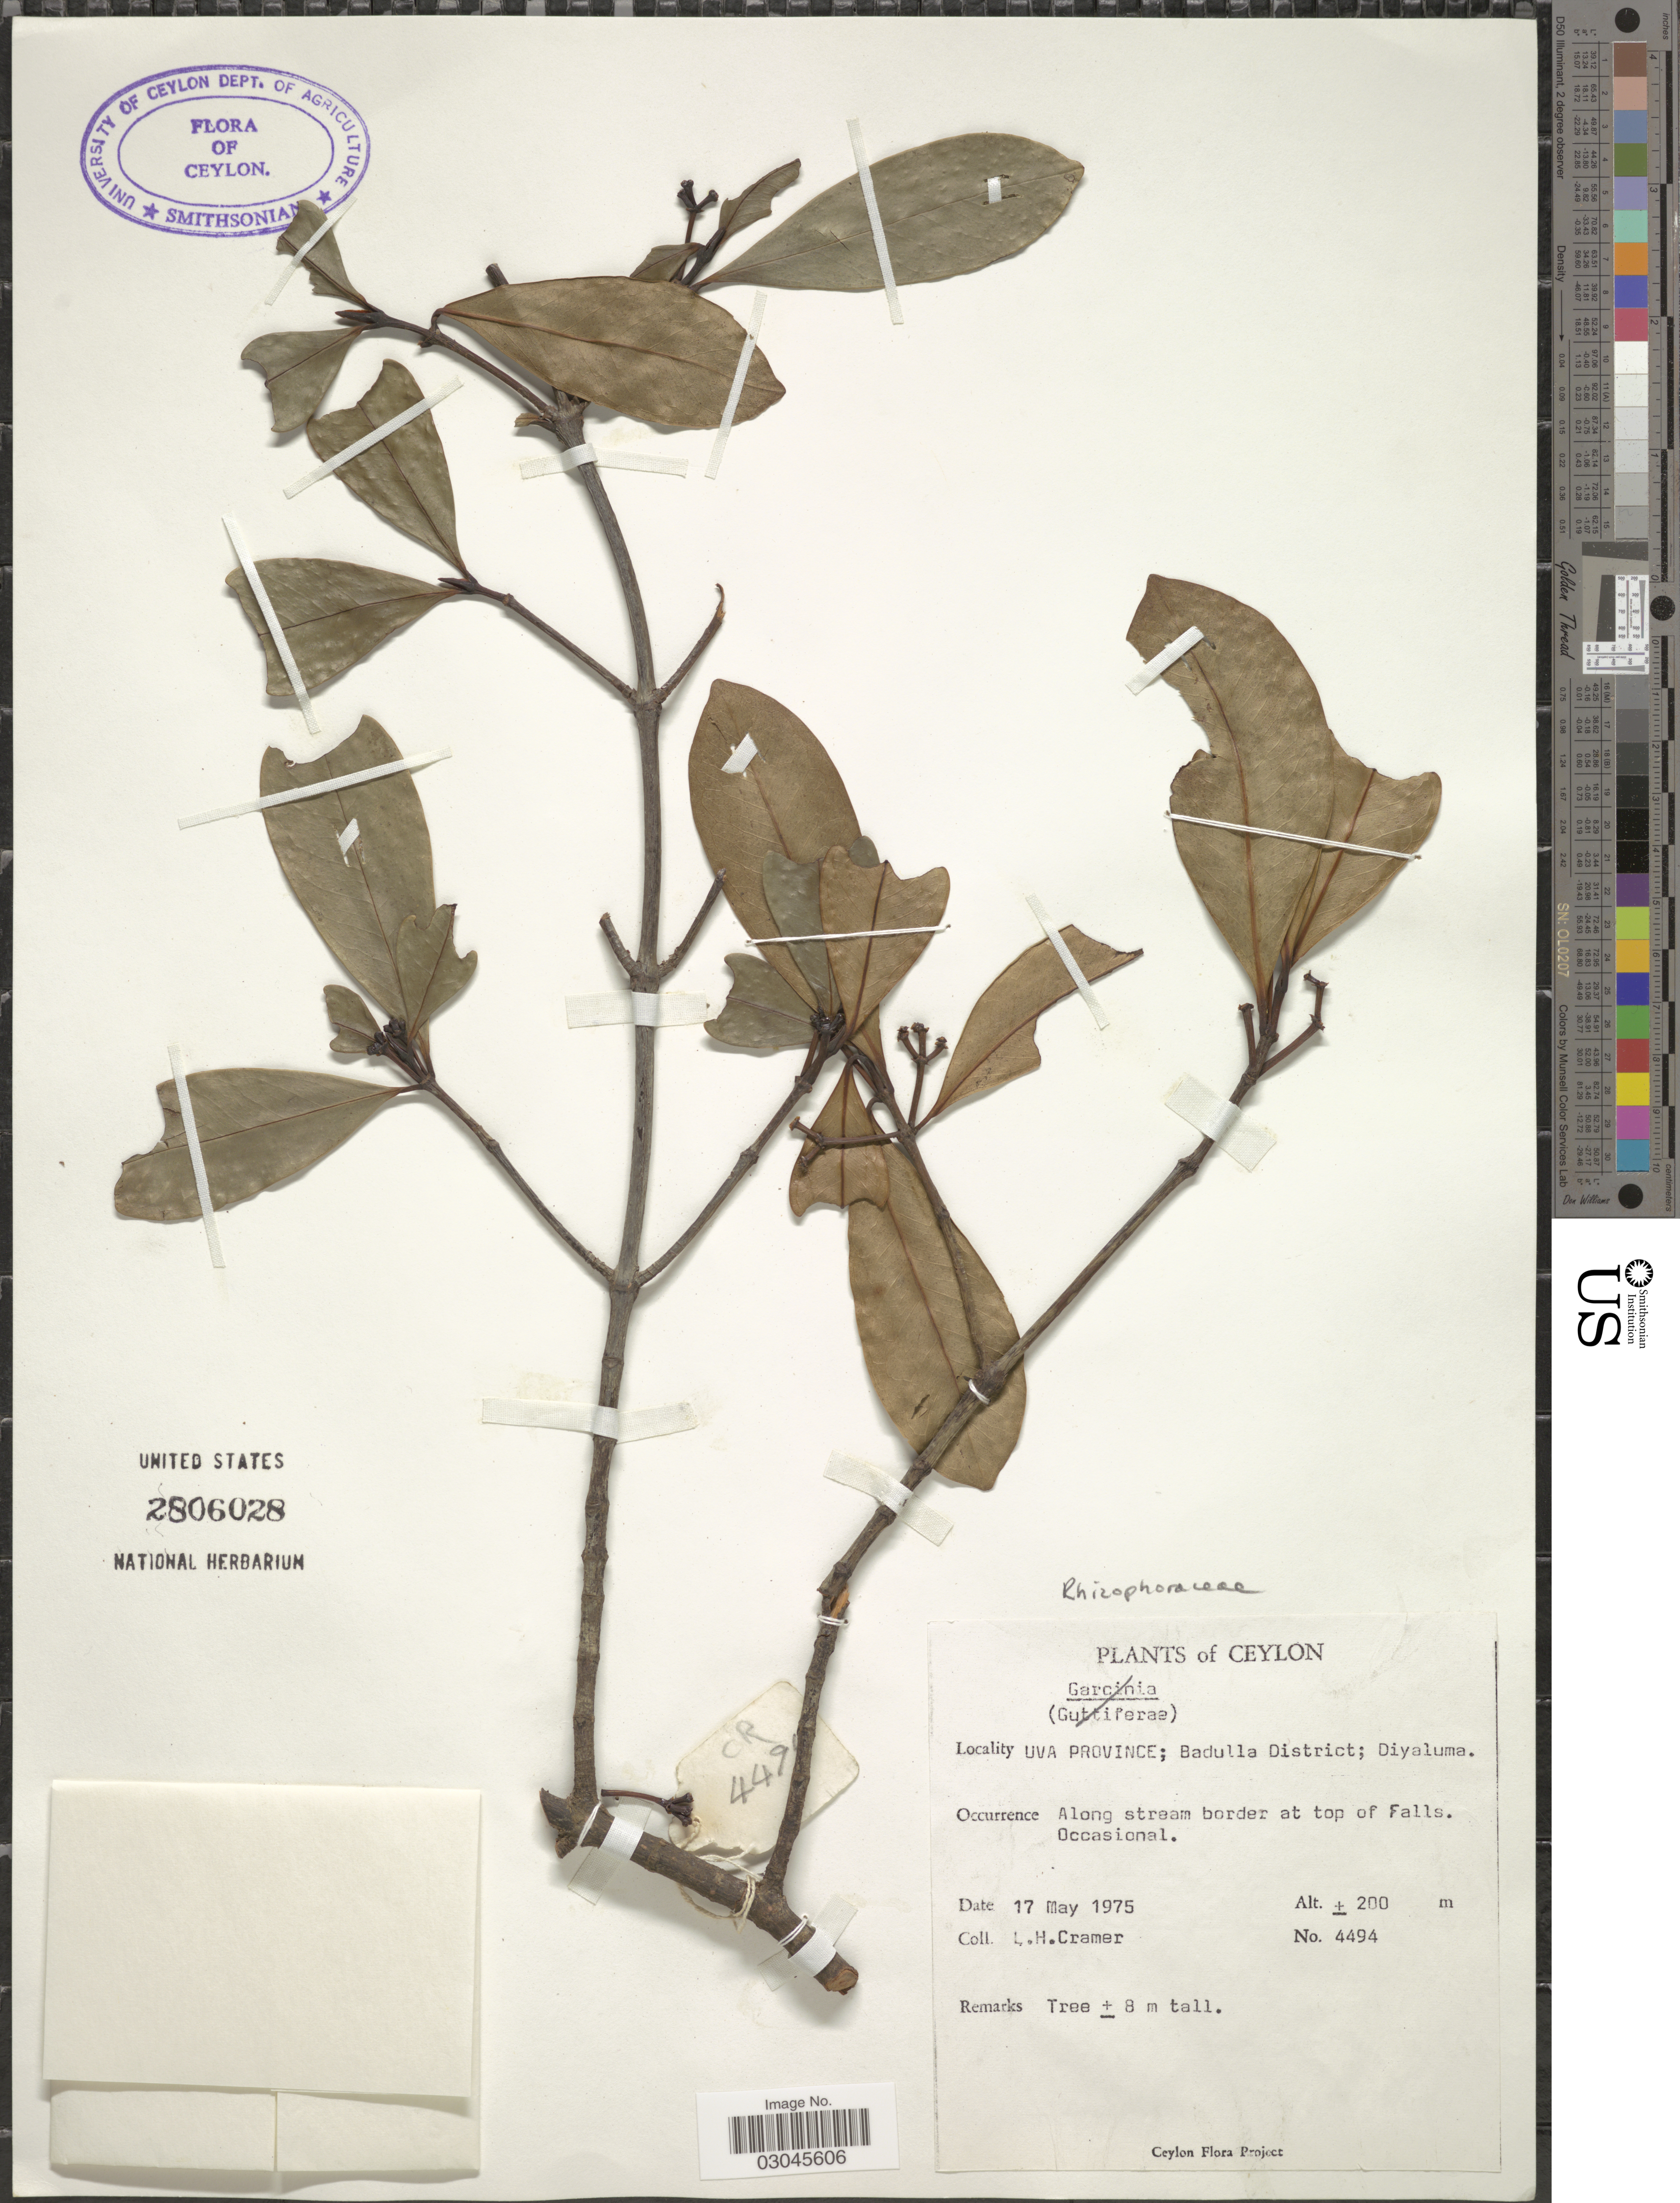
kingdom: Plantae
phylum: Tracheophyta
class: Magnoliopsida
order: Malpighiales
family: Rhizophoraceae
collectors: L. H. Cramer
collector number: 4494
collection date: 1975-05-17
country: Sri Lanka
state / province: Uva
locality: Ceylon. Badulla District; Diyaluma.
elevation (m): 200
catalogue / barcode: US 2806028